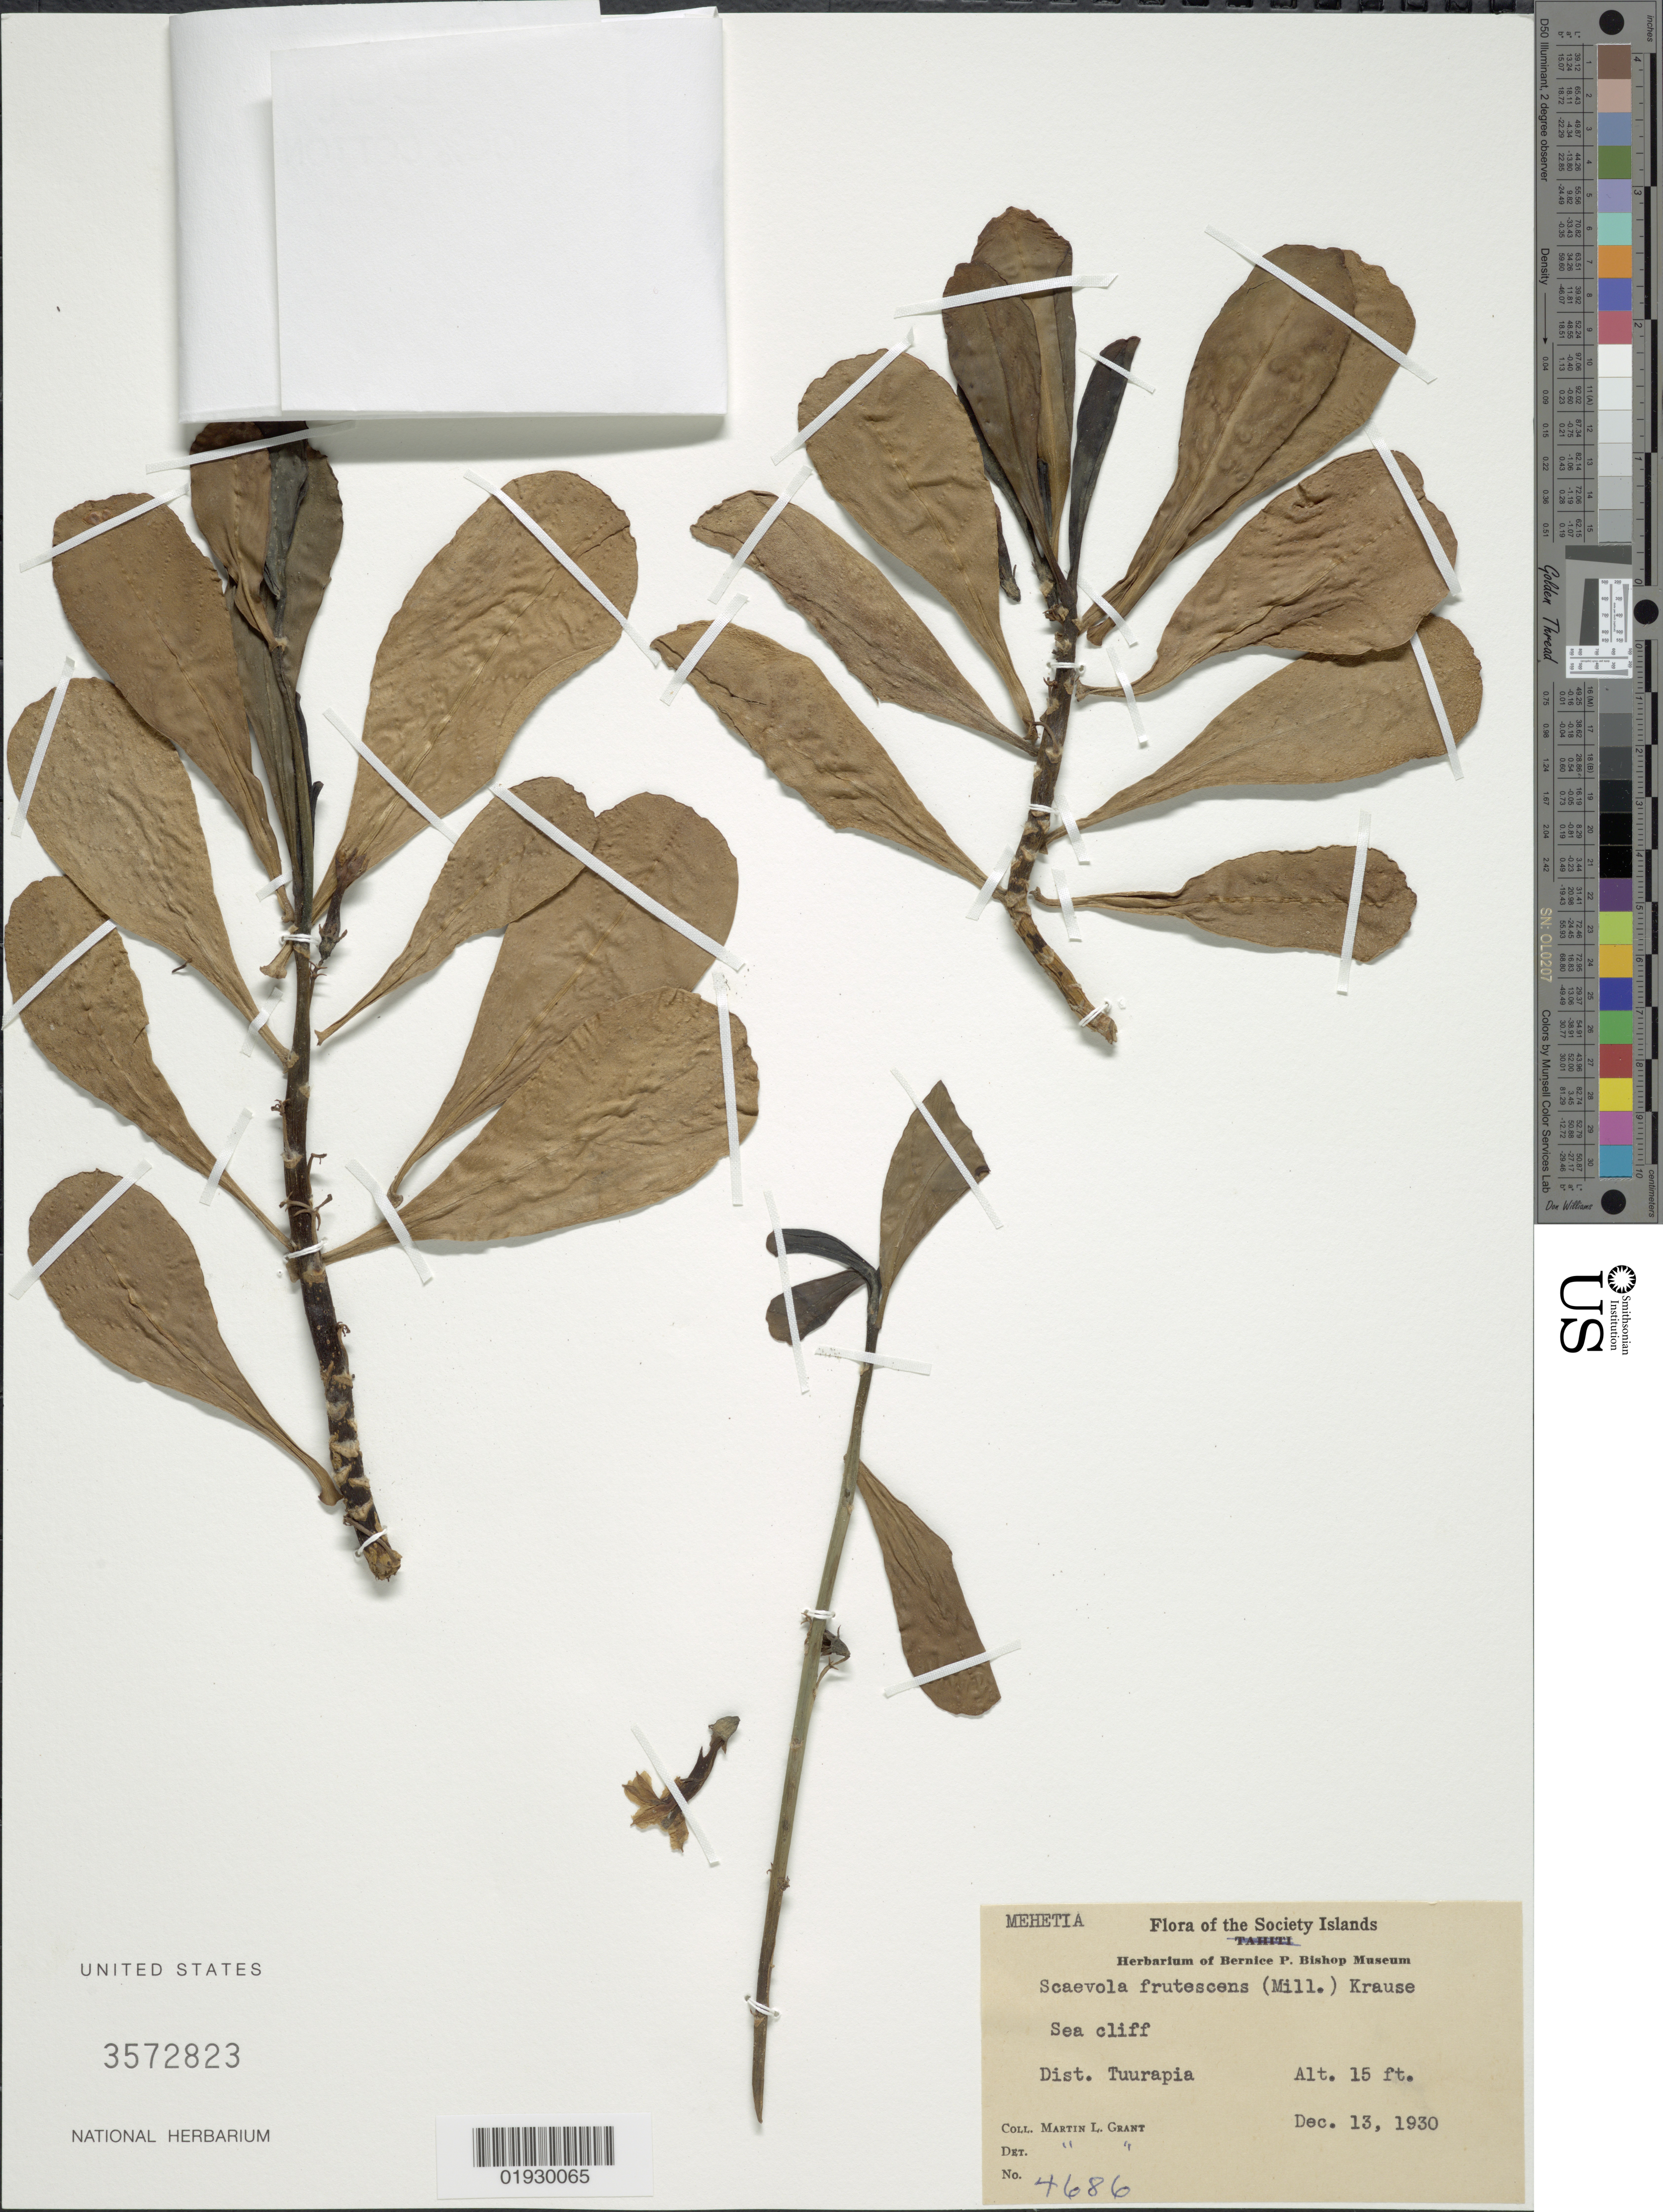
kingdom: Plantae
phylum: Tracheophyta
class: Magnoliopsida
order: Asterales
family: Goodeniaceae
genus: Scaevola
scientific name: Scaevola taccada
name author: (Gaertn.) Roxb.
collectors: M. L. Grant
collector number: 4686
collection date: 1930-12-13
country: French Polynesia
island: Mehetia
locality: Society Islands, Dist. Tuurapia.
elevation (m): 5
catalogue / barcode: US 3572823